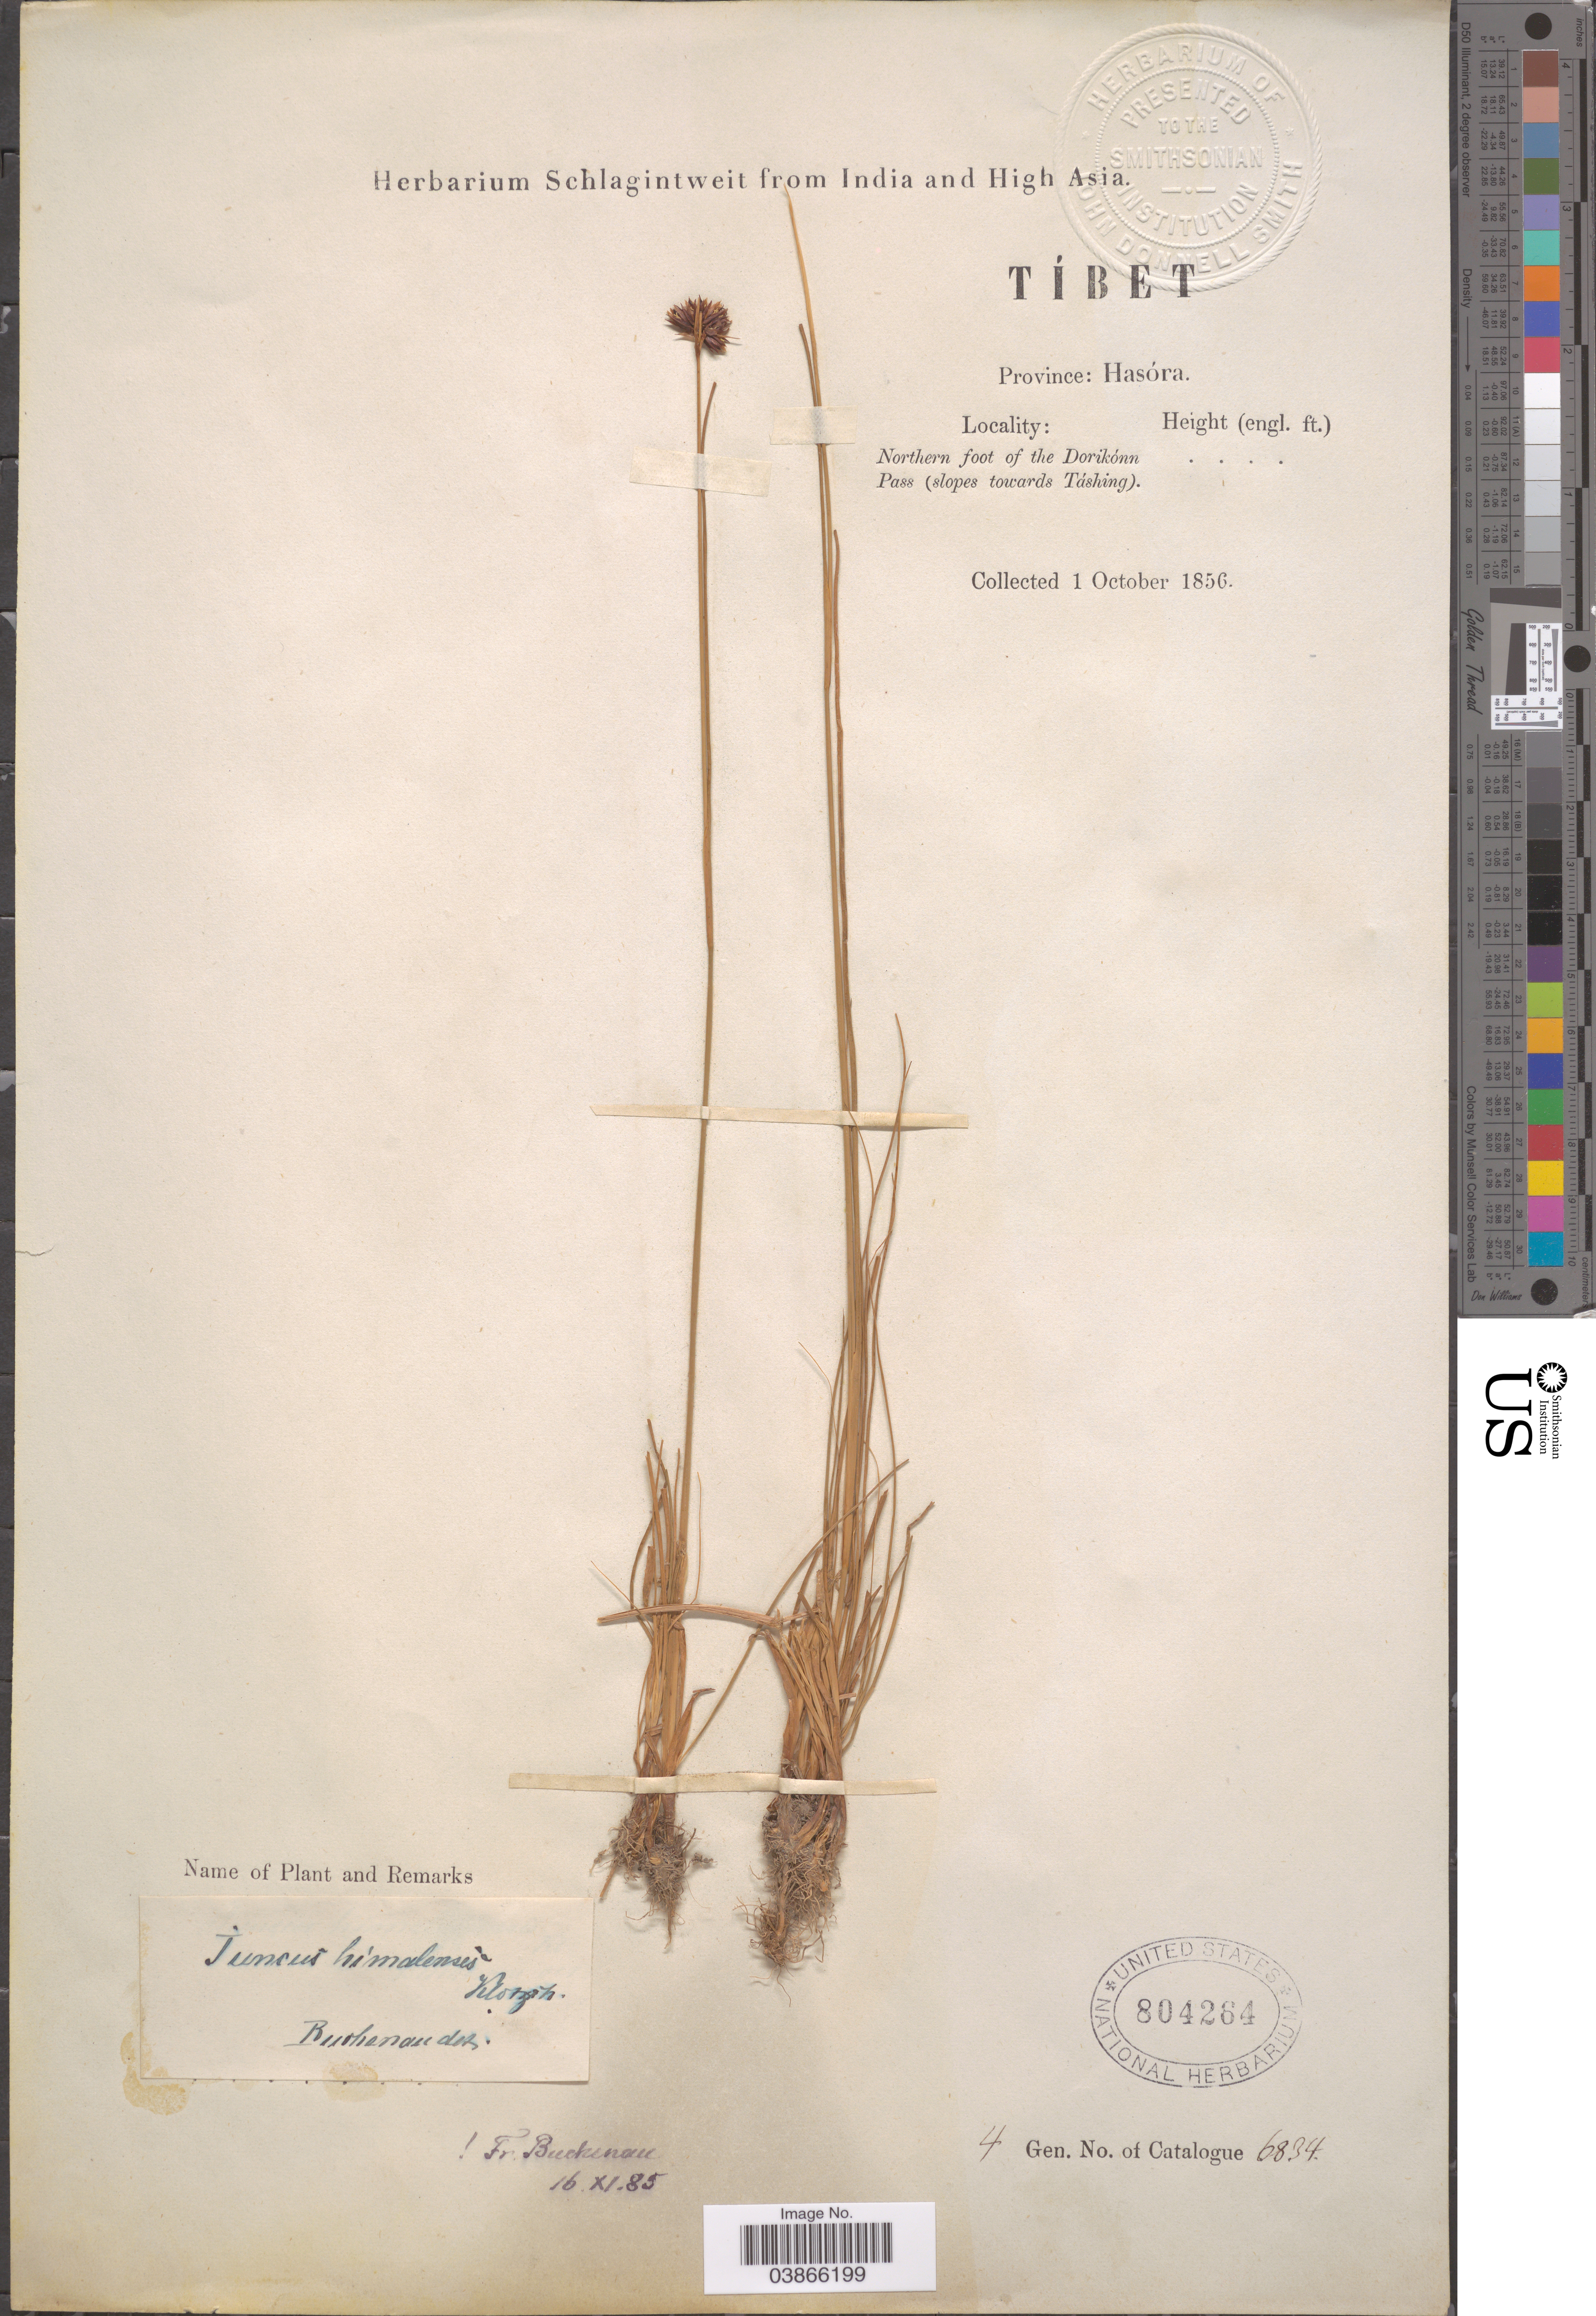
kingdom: Plantae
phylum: Tracheophyta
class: Liliopsida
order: Poales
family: Juncaceae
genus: Juncus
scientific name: Juncus himalensis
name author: Klotzsch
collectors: ex herb. Schlagintweit from India and High Asia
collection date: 1856-10-01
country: China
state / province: Xizang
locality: Tibet. Province: Hasora. Northern foot of the Dorikonn Pass (slopes towards Tashing).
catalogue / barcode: US 804264